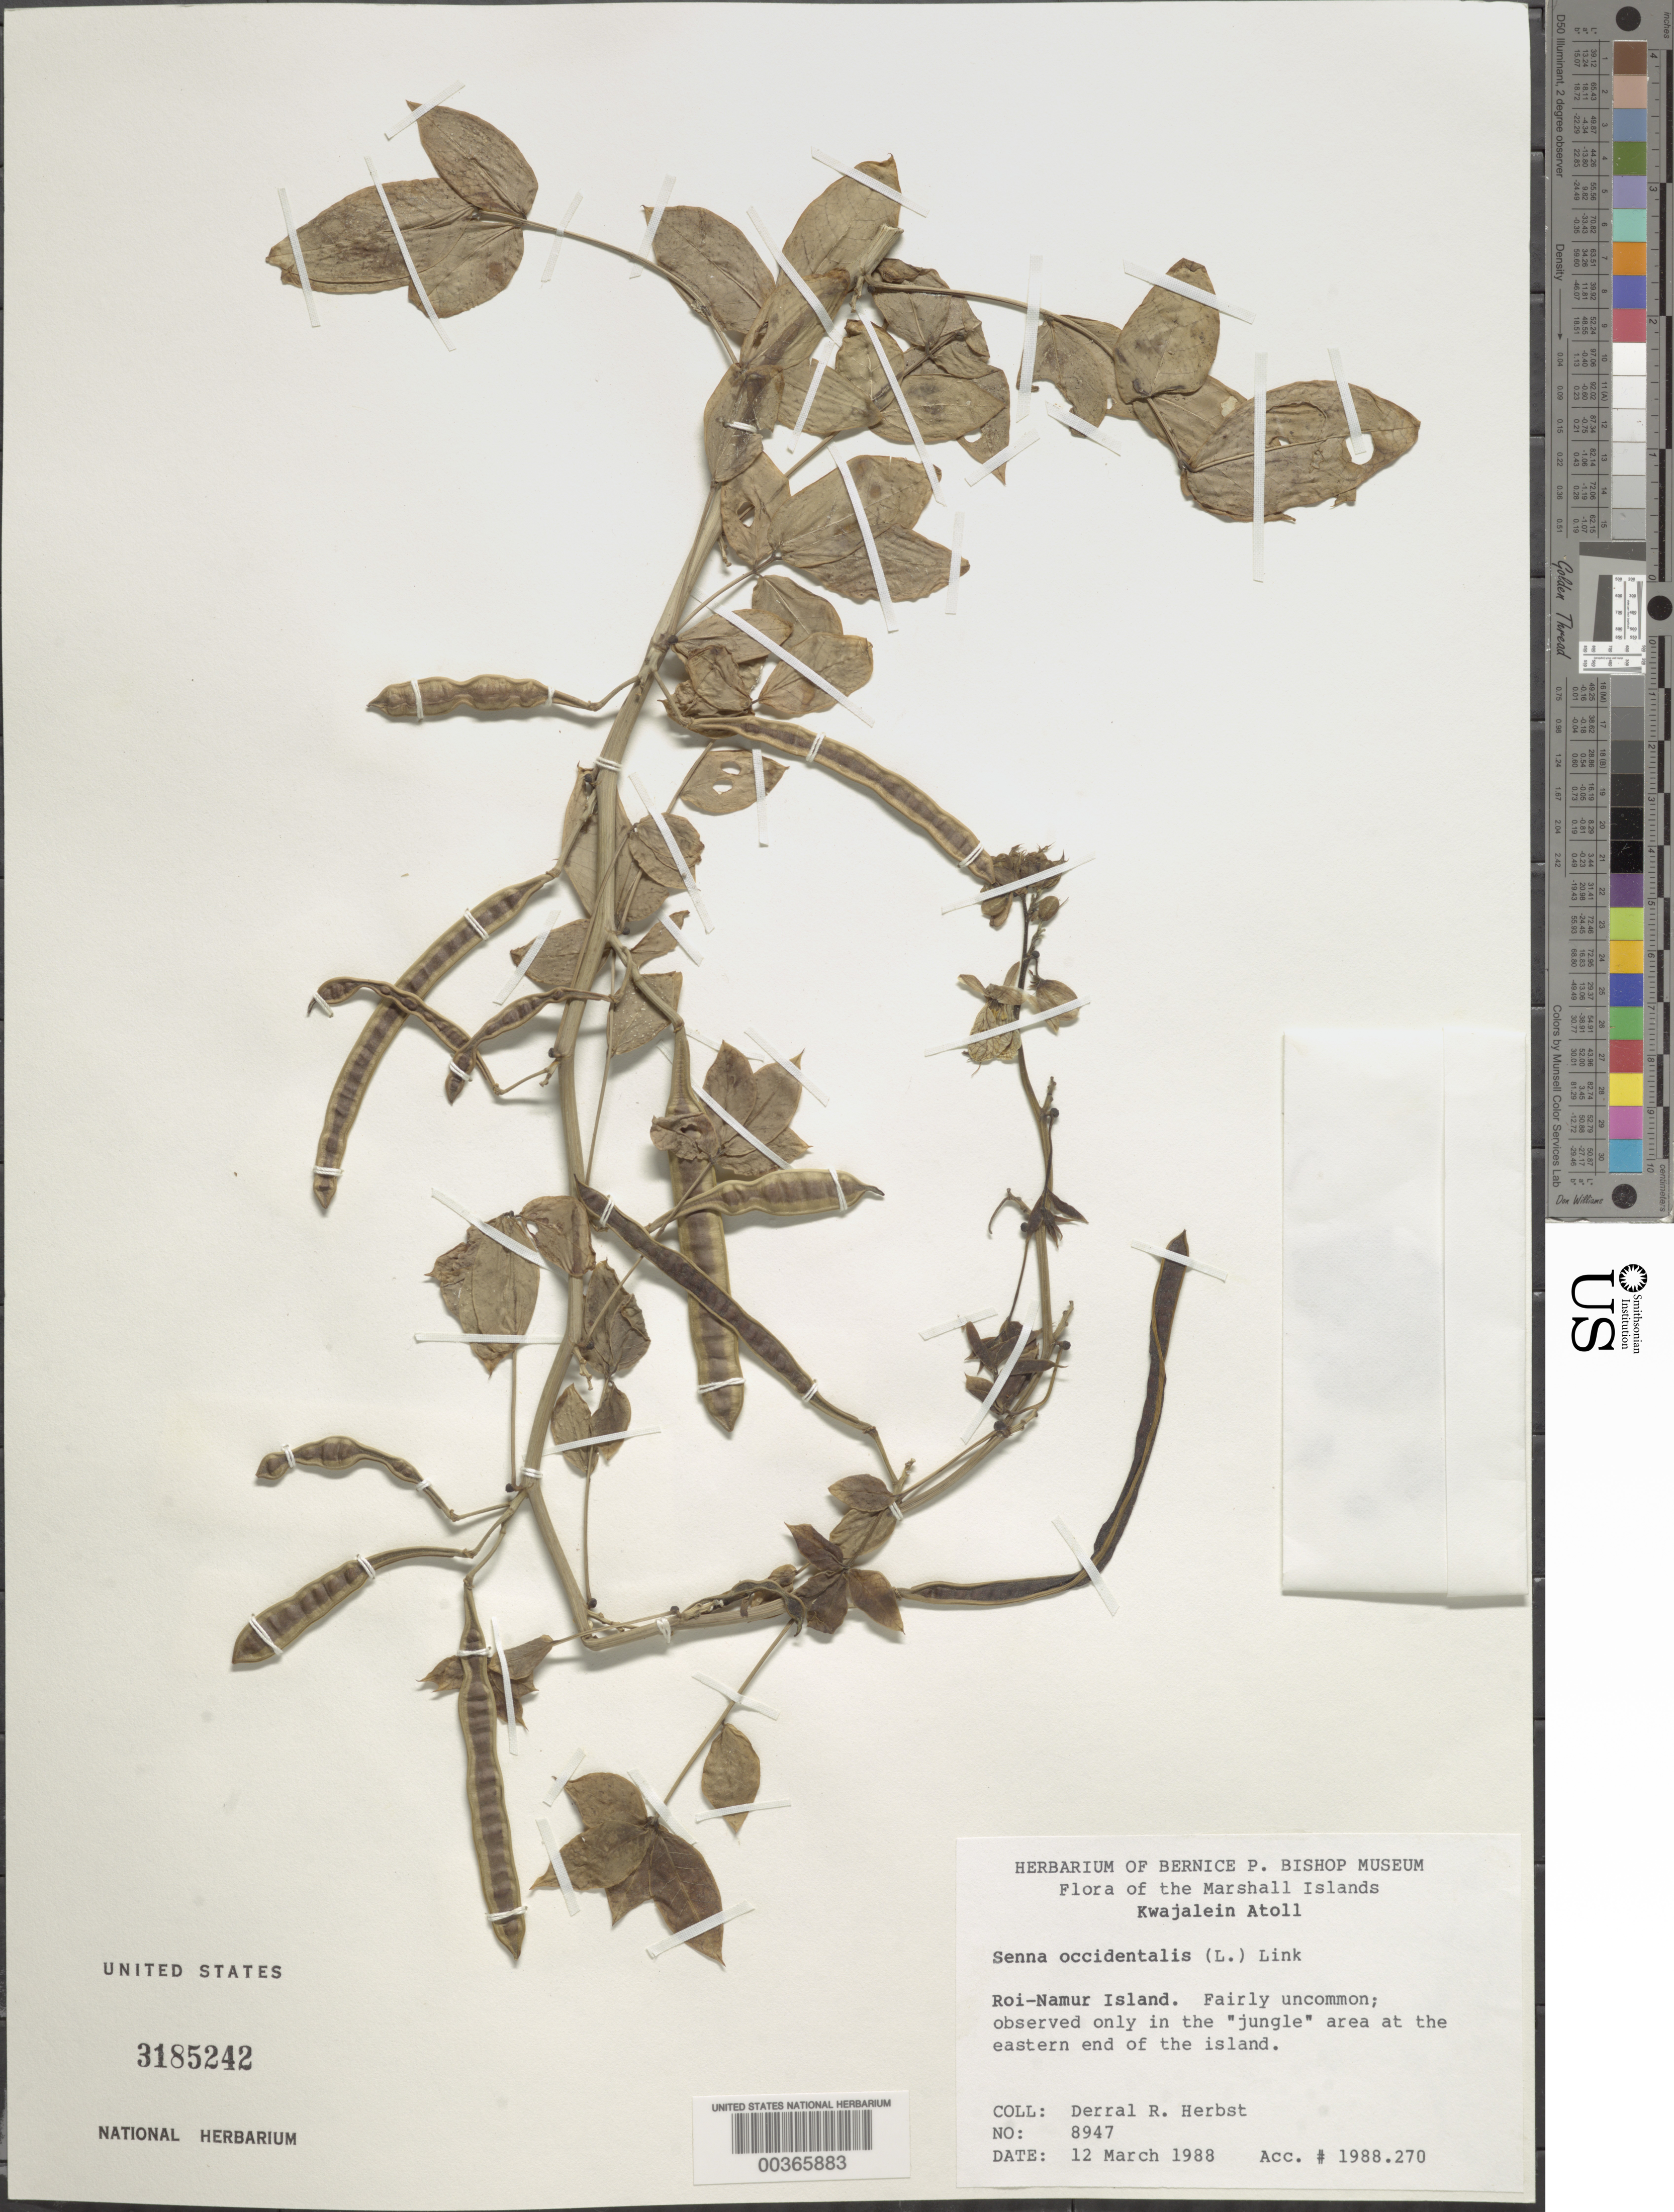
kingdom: Plantae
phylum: Tracheophyta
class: Magnoliopsida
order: Fabales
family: Fabaceae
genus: Senna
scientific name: Senna occidentalis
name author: (L.) Link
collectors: D. R. Herbst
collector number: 8947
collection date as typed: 12 Mar 1988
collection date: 1988-03-12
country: Marshall Islands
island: Kwajelein Atoll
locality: Roi-Namur Islet, E end of island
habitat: In the "jungle" area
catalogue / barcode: US 3185242